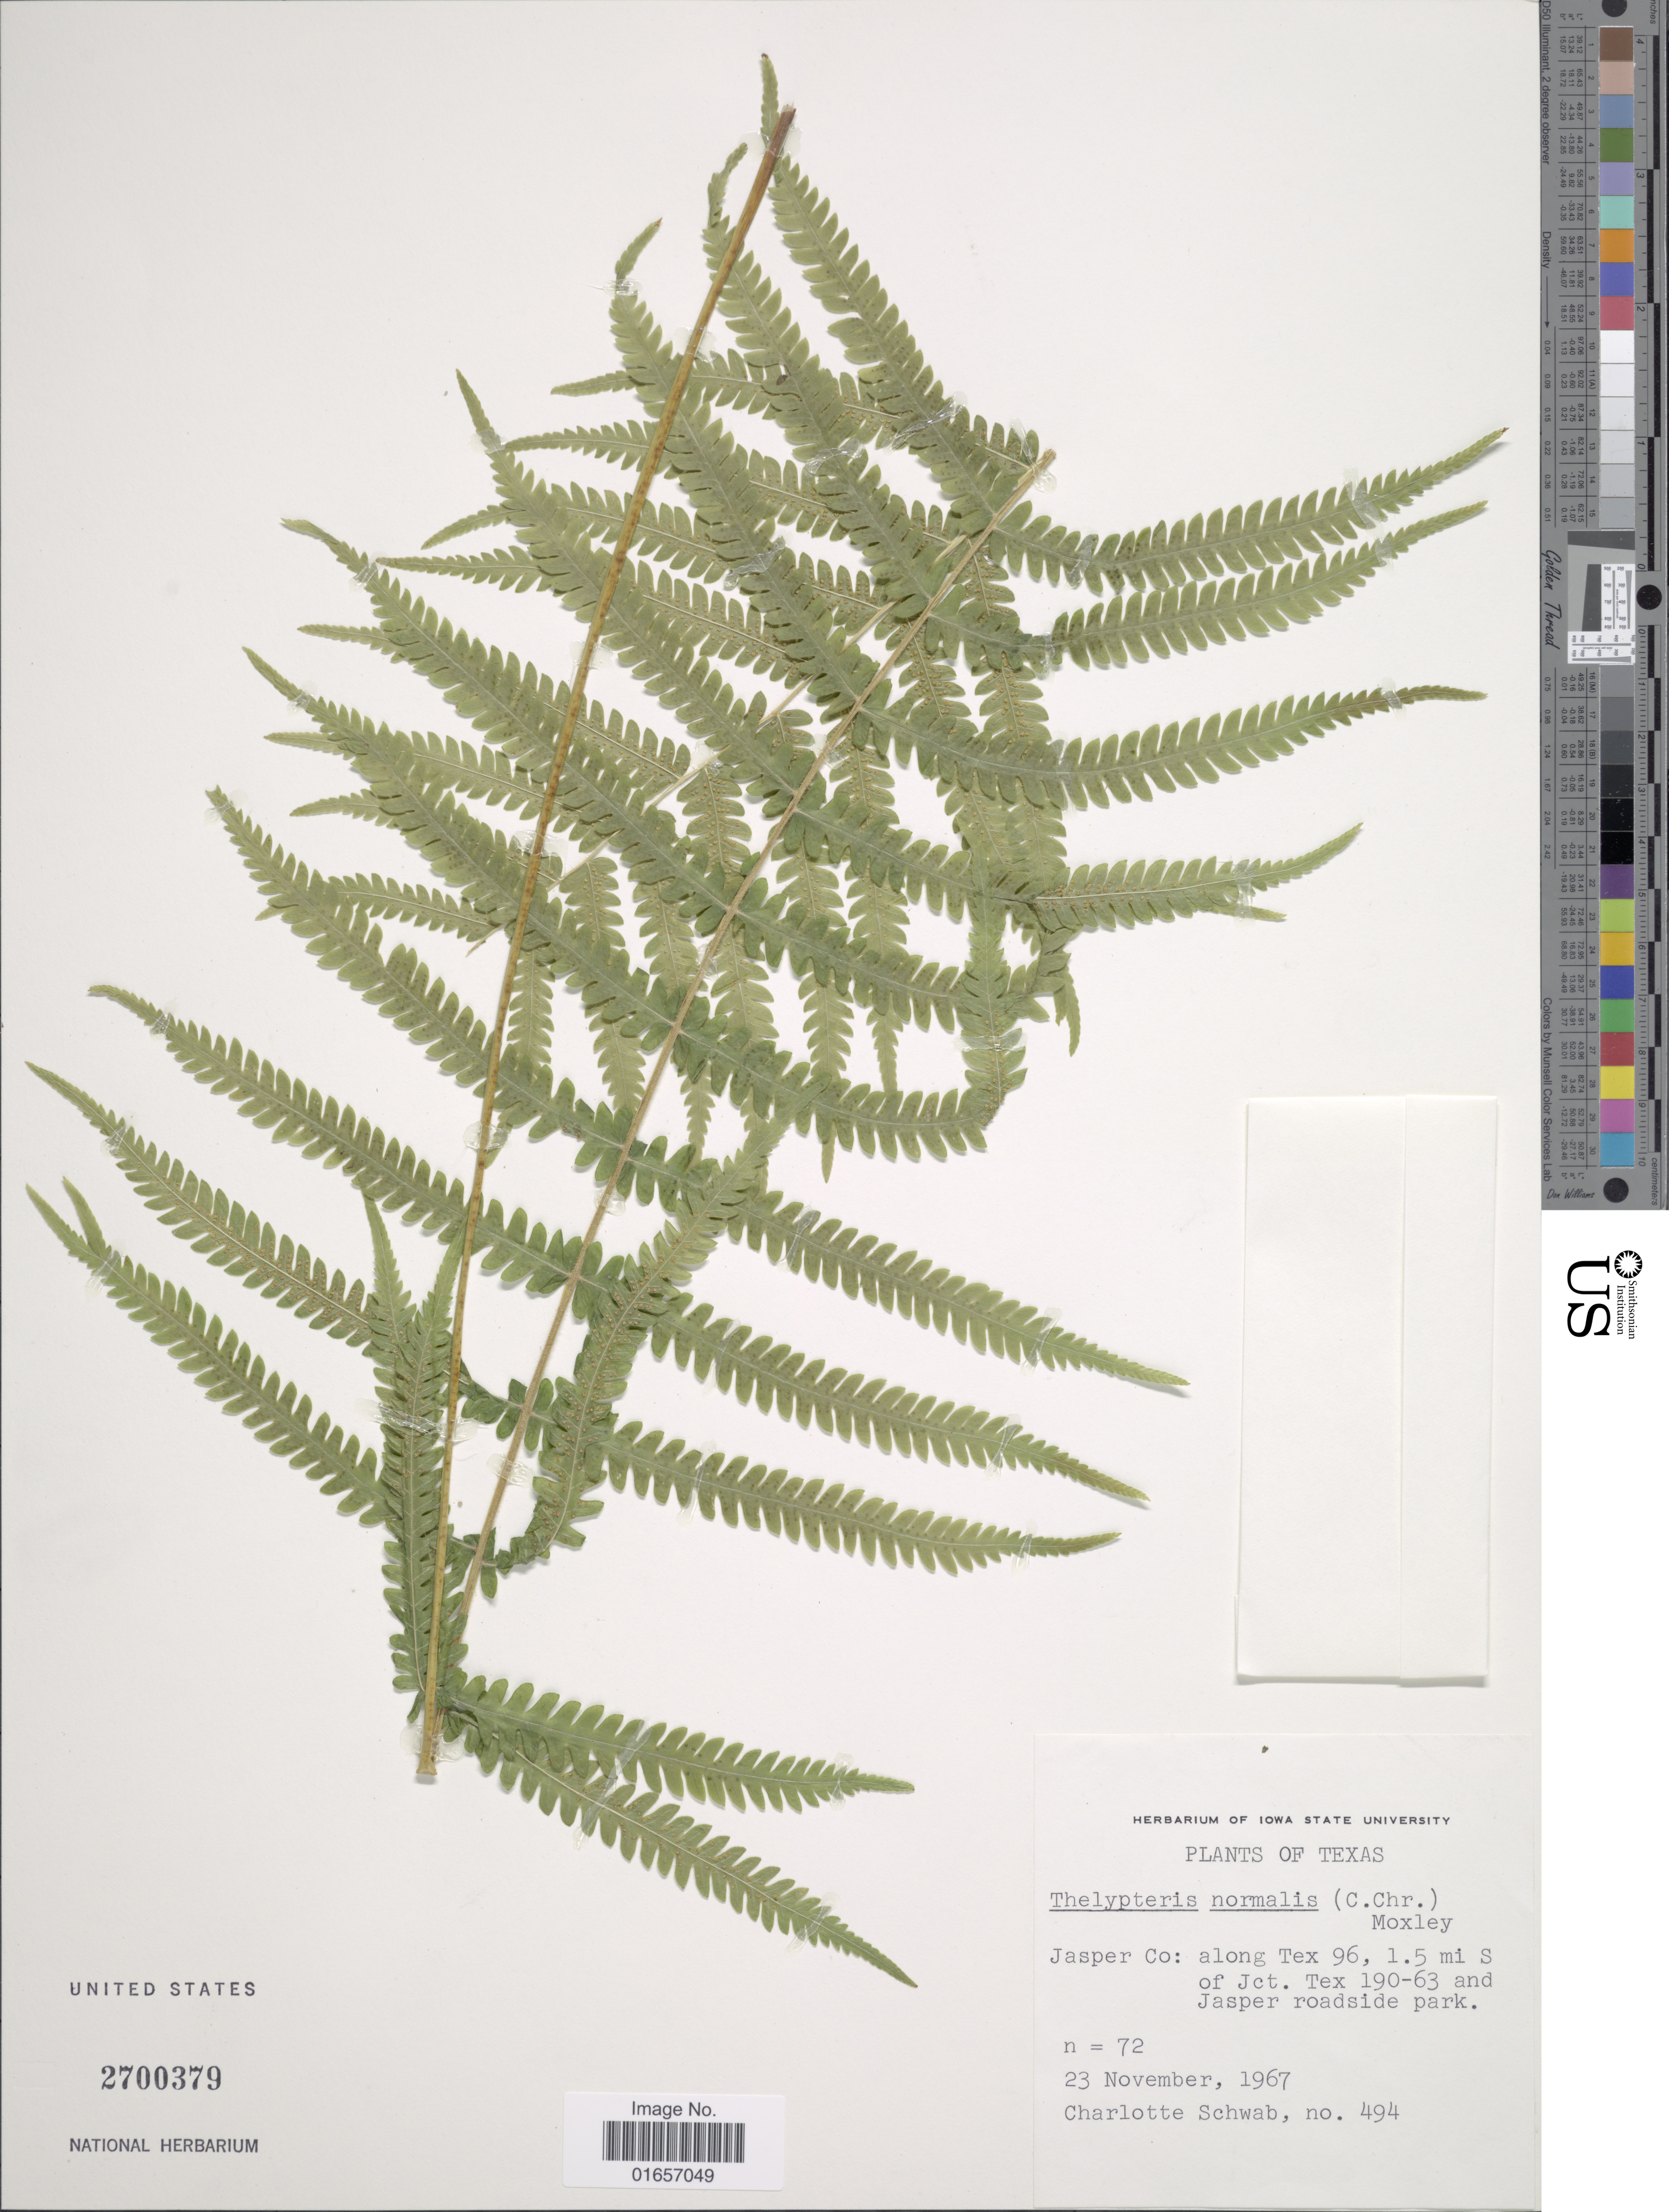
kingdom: Plantae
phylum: Tracheophyta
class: Polypodiopsida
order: Polypodiales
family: Thelypteridaceae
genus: Christella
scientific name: Christella kunthii comb. ined.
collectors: C. Schwab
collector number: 494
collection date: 1967-11-23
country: United States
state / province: Texas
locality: Jasper Co: along Tex 96, 1.5 mi S of Jct. Tex 190-63 and Jasper roadside park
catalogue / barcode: US 2700379